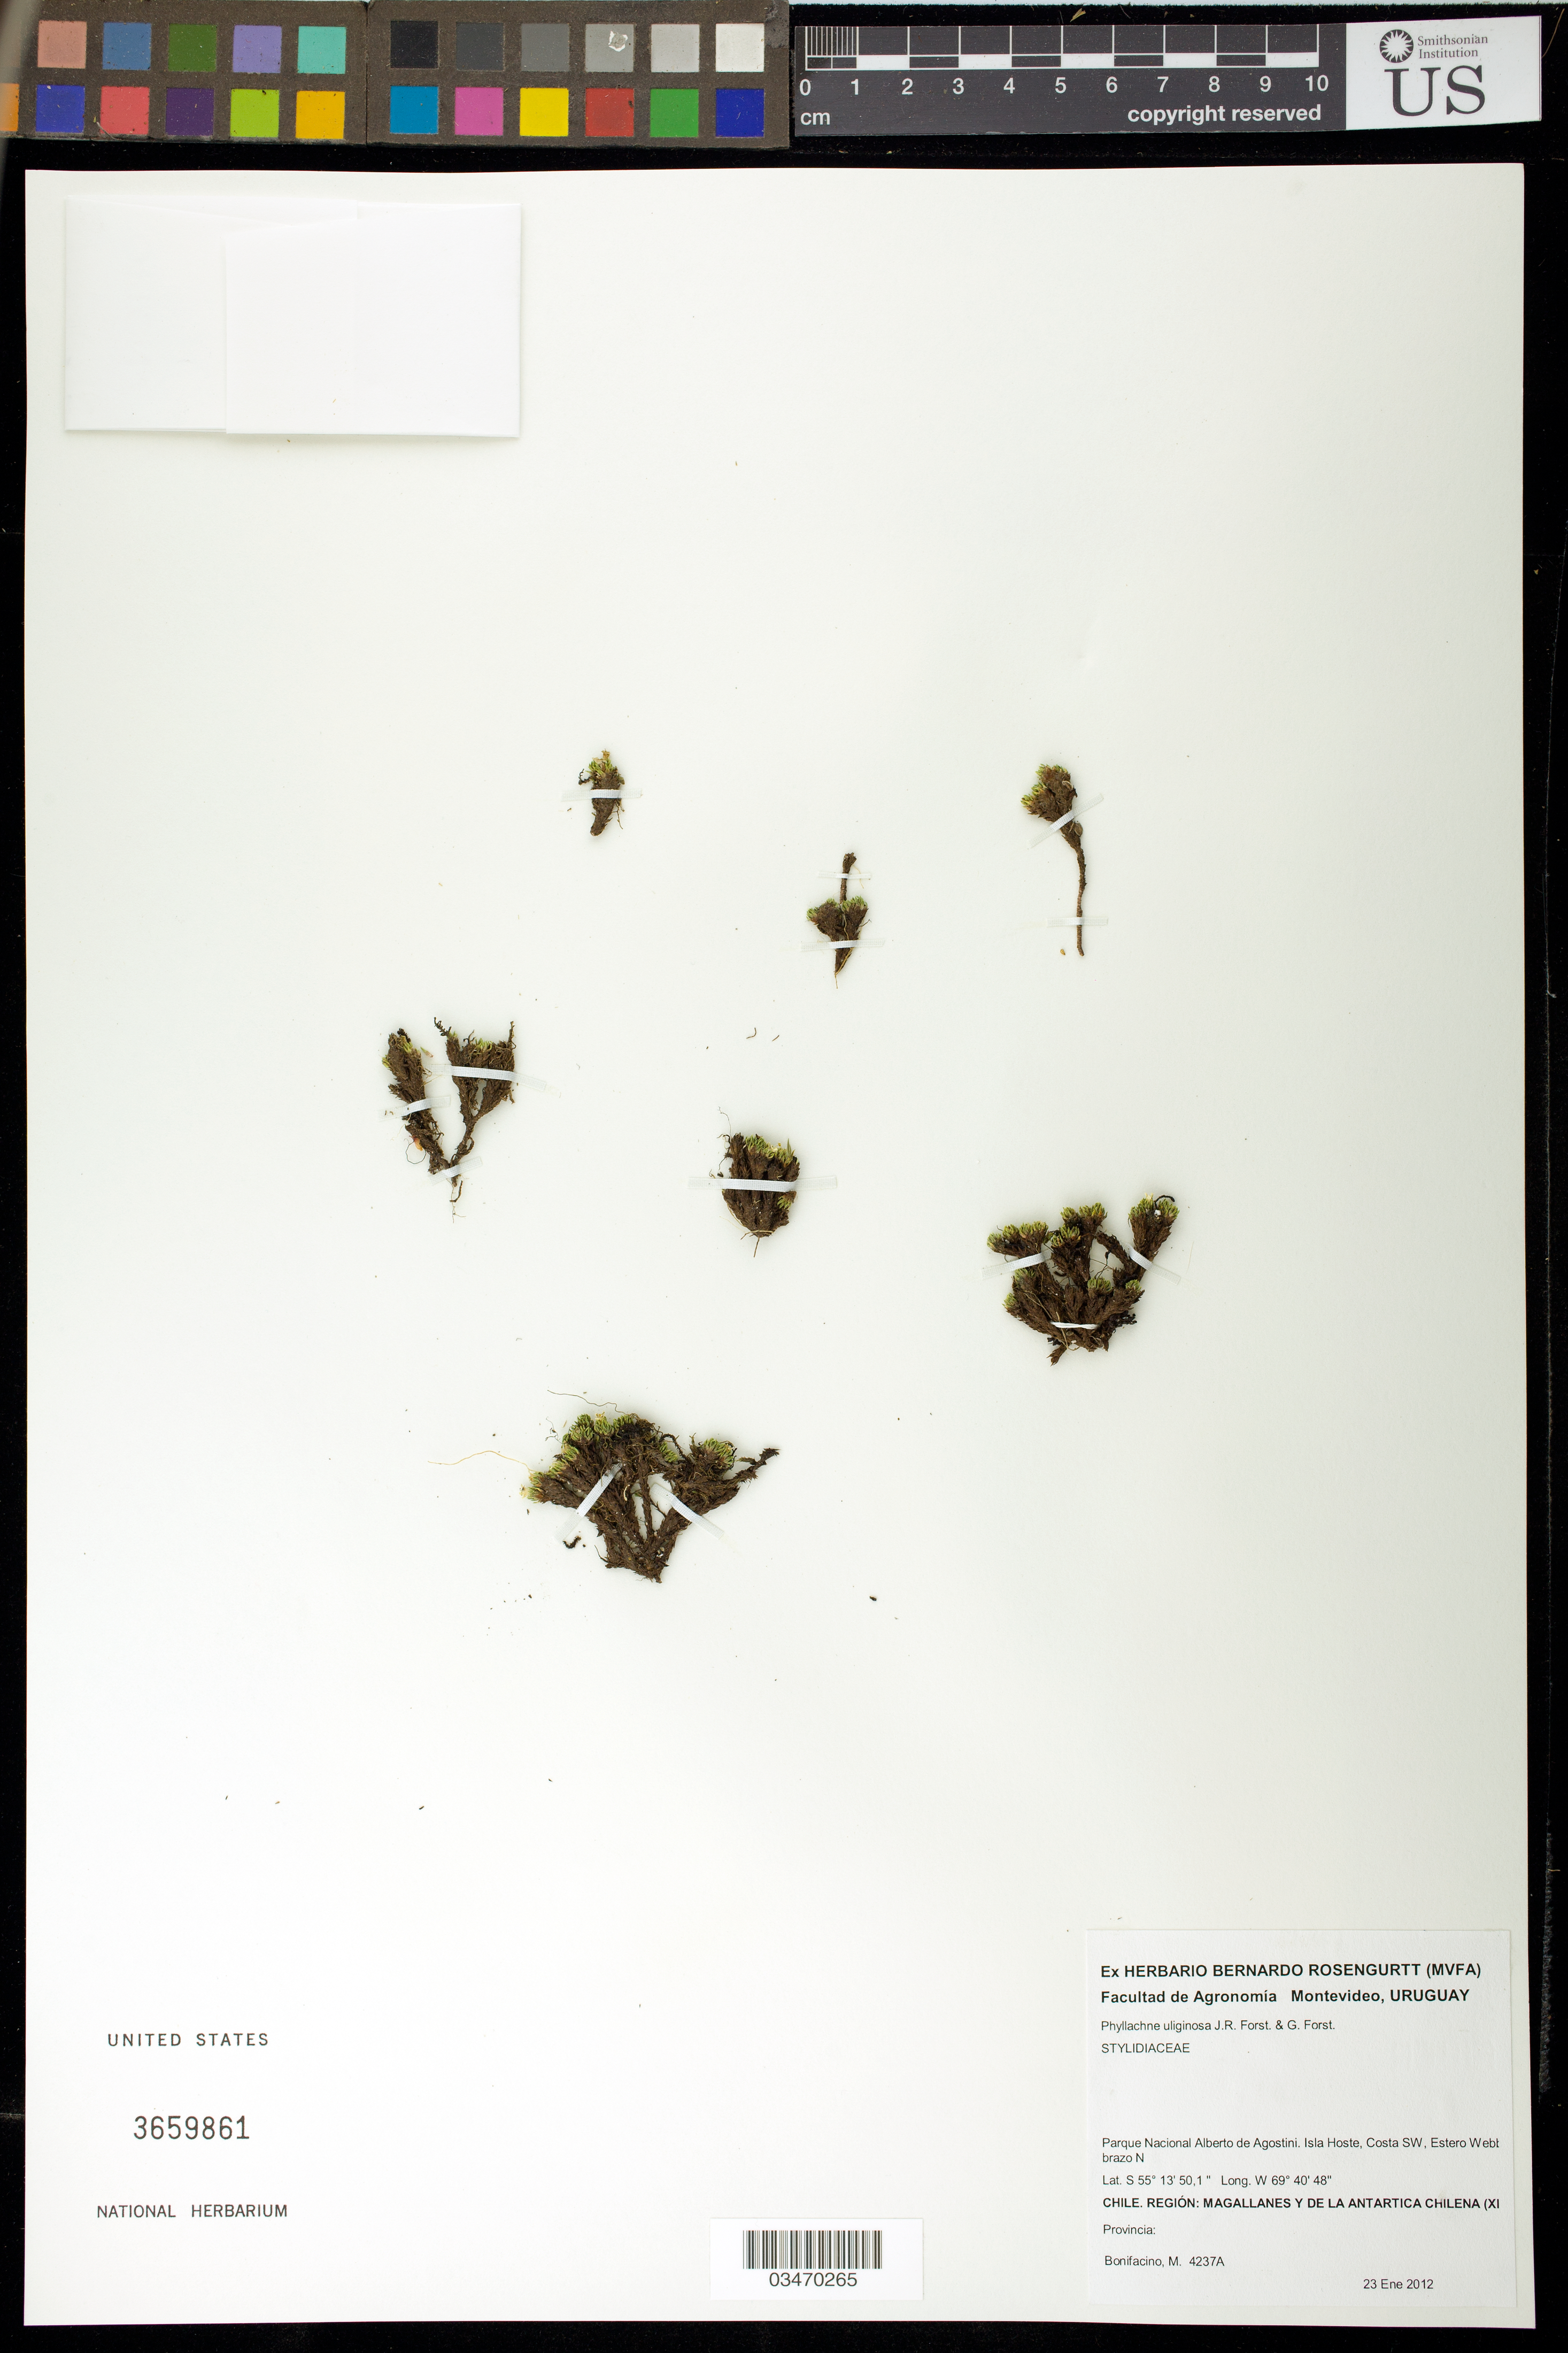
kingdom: Plantae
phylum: Tracheophyta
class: Magnoliopsida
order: Asterales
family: Stylidiaceae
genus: Phyllachne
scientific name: Phyllachne uliginosa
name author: J.R. Forst. & G. Forst.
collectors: M. Bonifacino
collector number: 4237 A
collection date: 2012-01-23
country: Chile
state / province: Magallanes y de la Antártica Chilena (XII)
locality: Parque Nacional Alberto de Agostini, Isla Hoste, costa SW, Estero Webb brazo N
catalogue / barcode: US 3659861